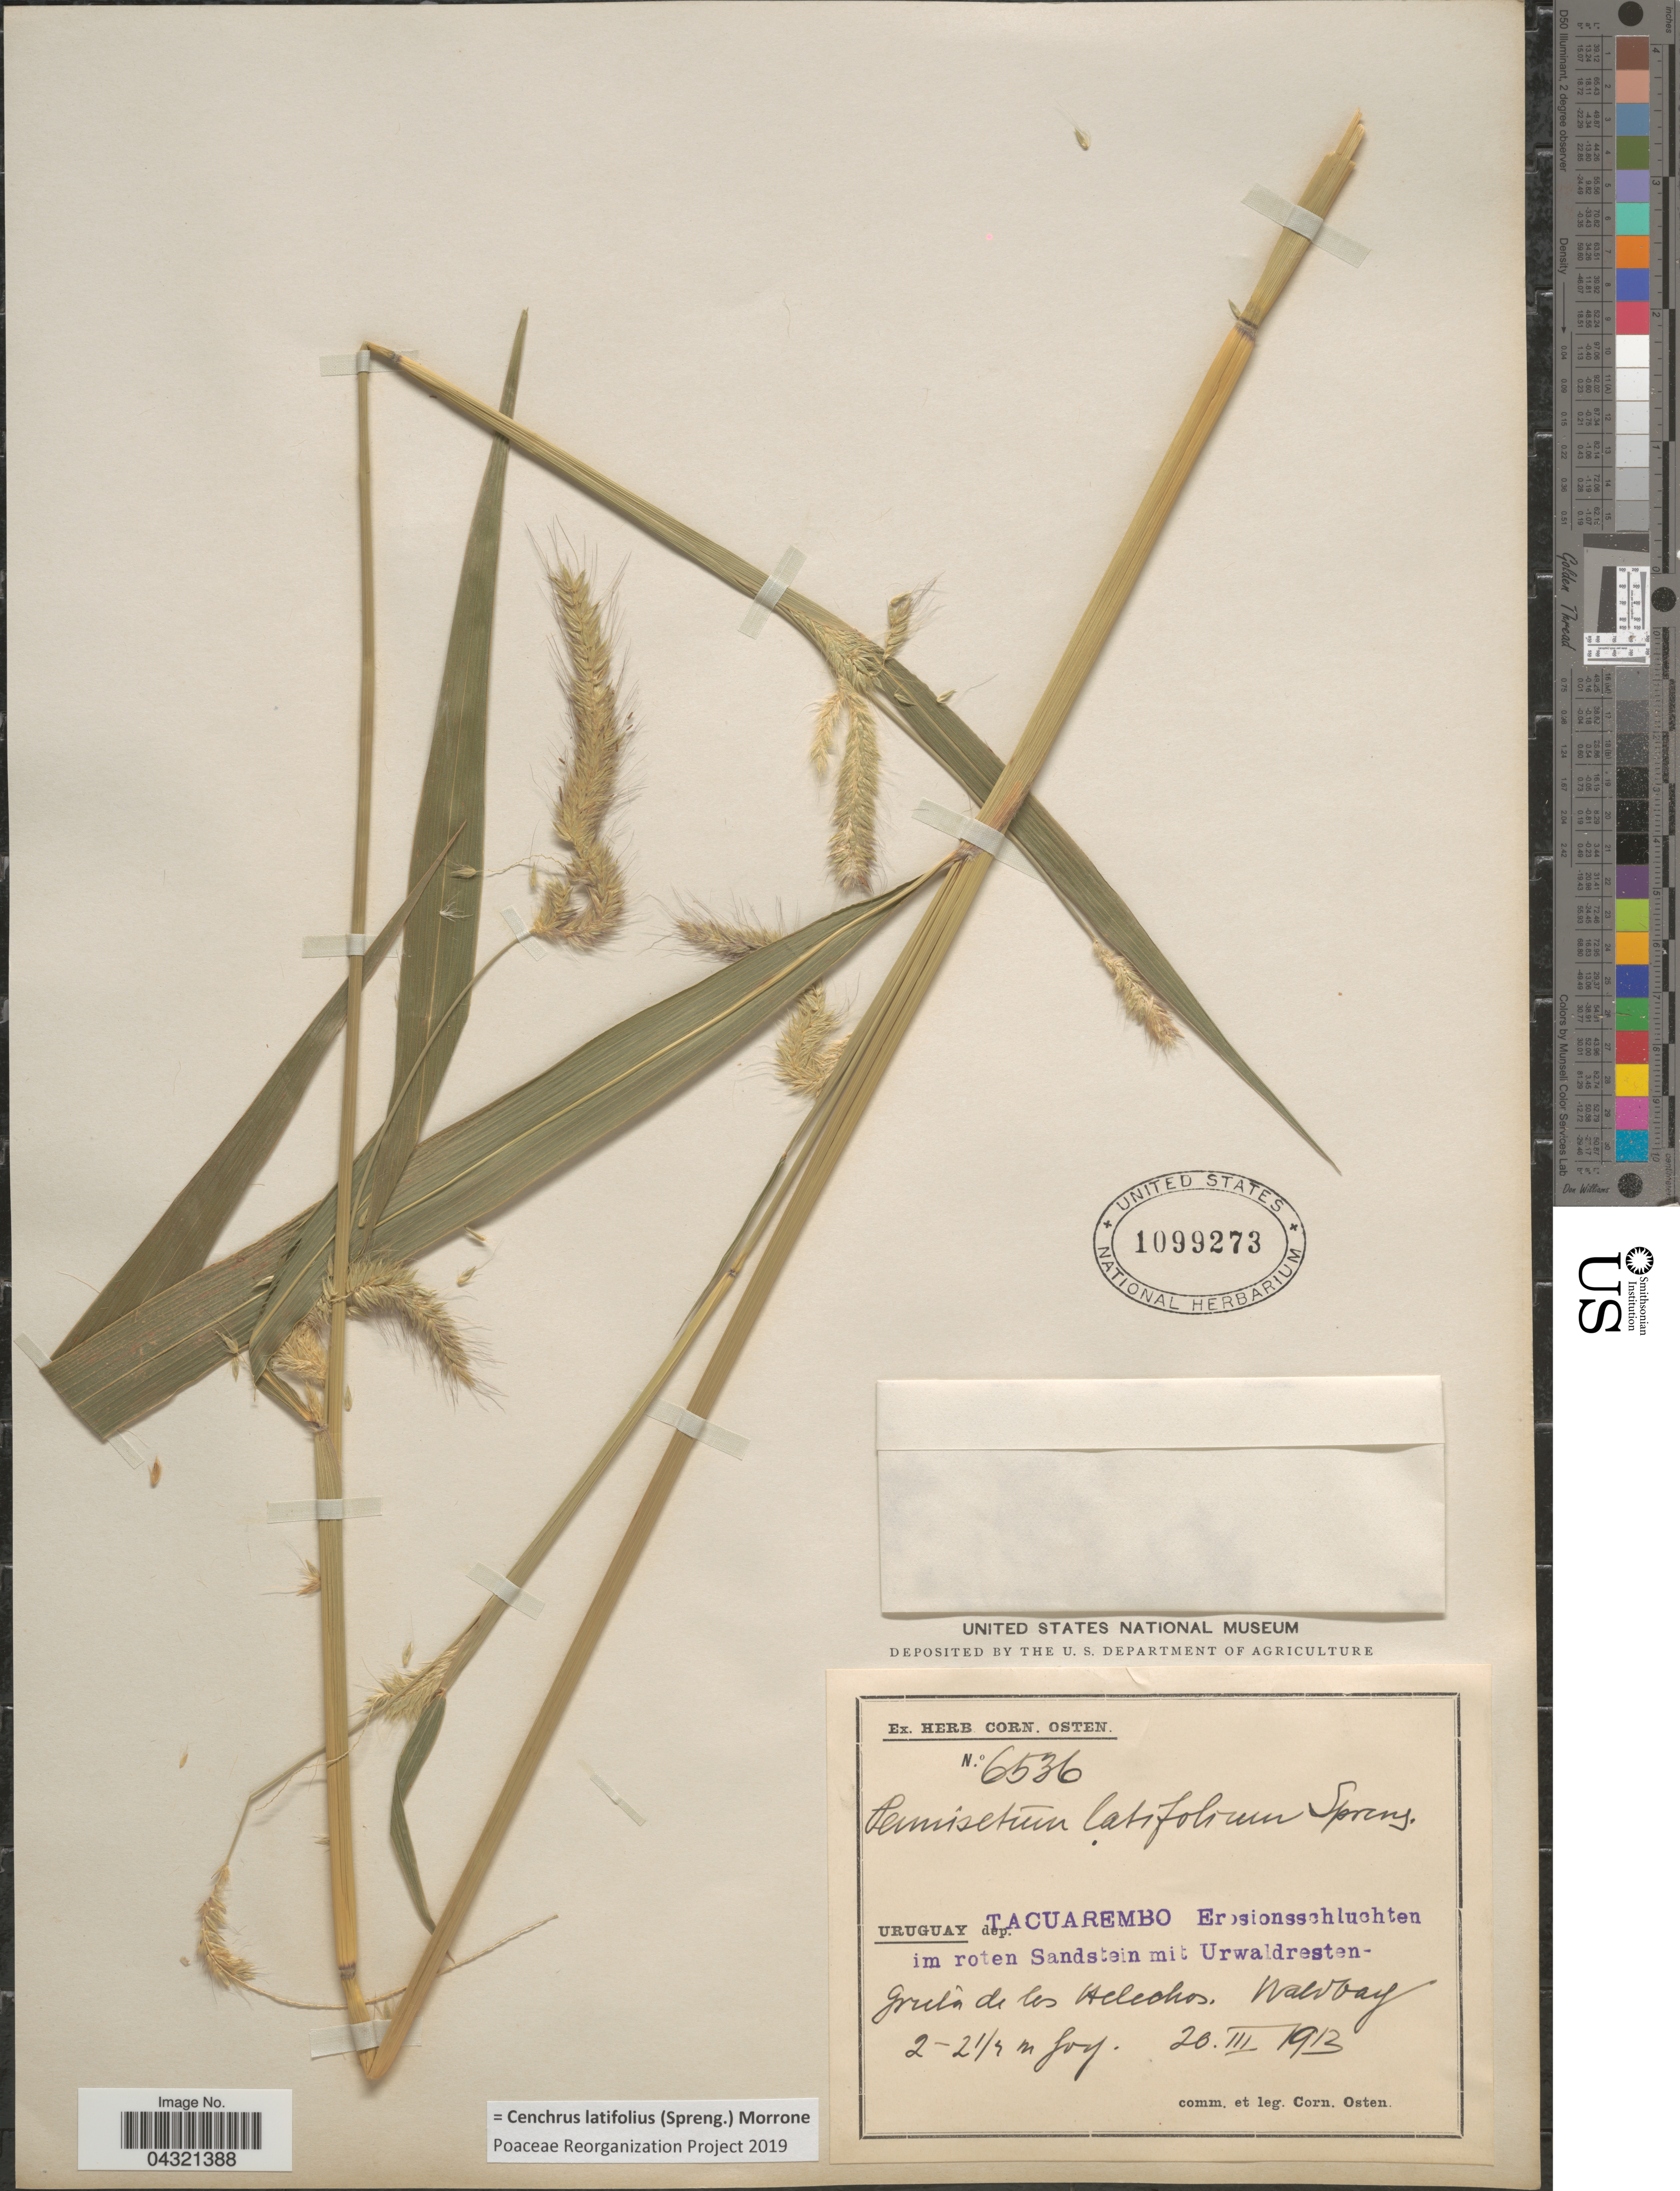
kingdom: Plantae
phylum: Tracheophyta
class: Liliopsida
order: Poales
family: Poaceae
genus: Cenchrus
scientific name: Cenchrus latifolius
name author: (Spreng.) Morrone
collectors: C. Osten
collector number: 6536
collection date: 1913-03-20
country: Uruguay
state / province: Tacuarembó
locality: Dep. Tacuarembó. Erosionsschluchten im roten Sandstein mit Urwaldresten. Greta de les Helechos. Waldbay.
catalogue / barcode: US 1099273